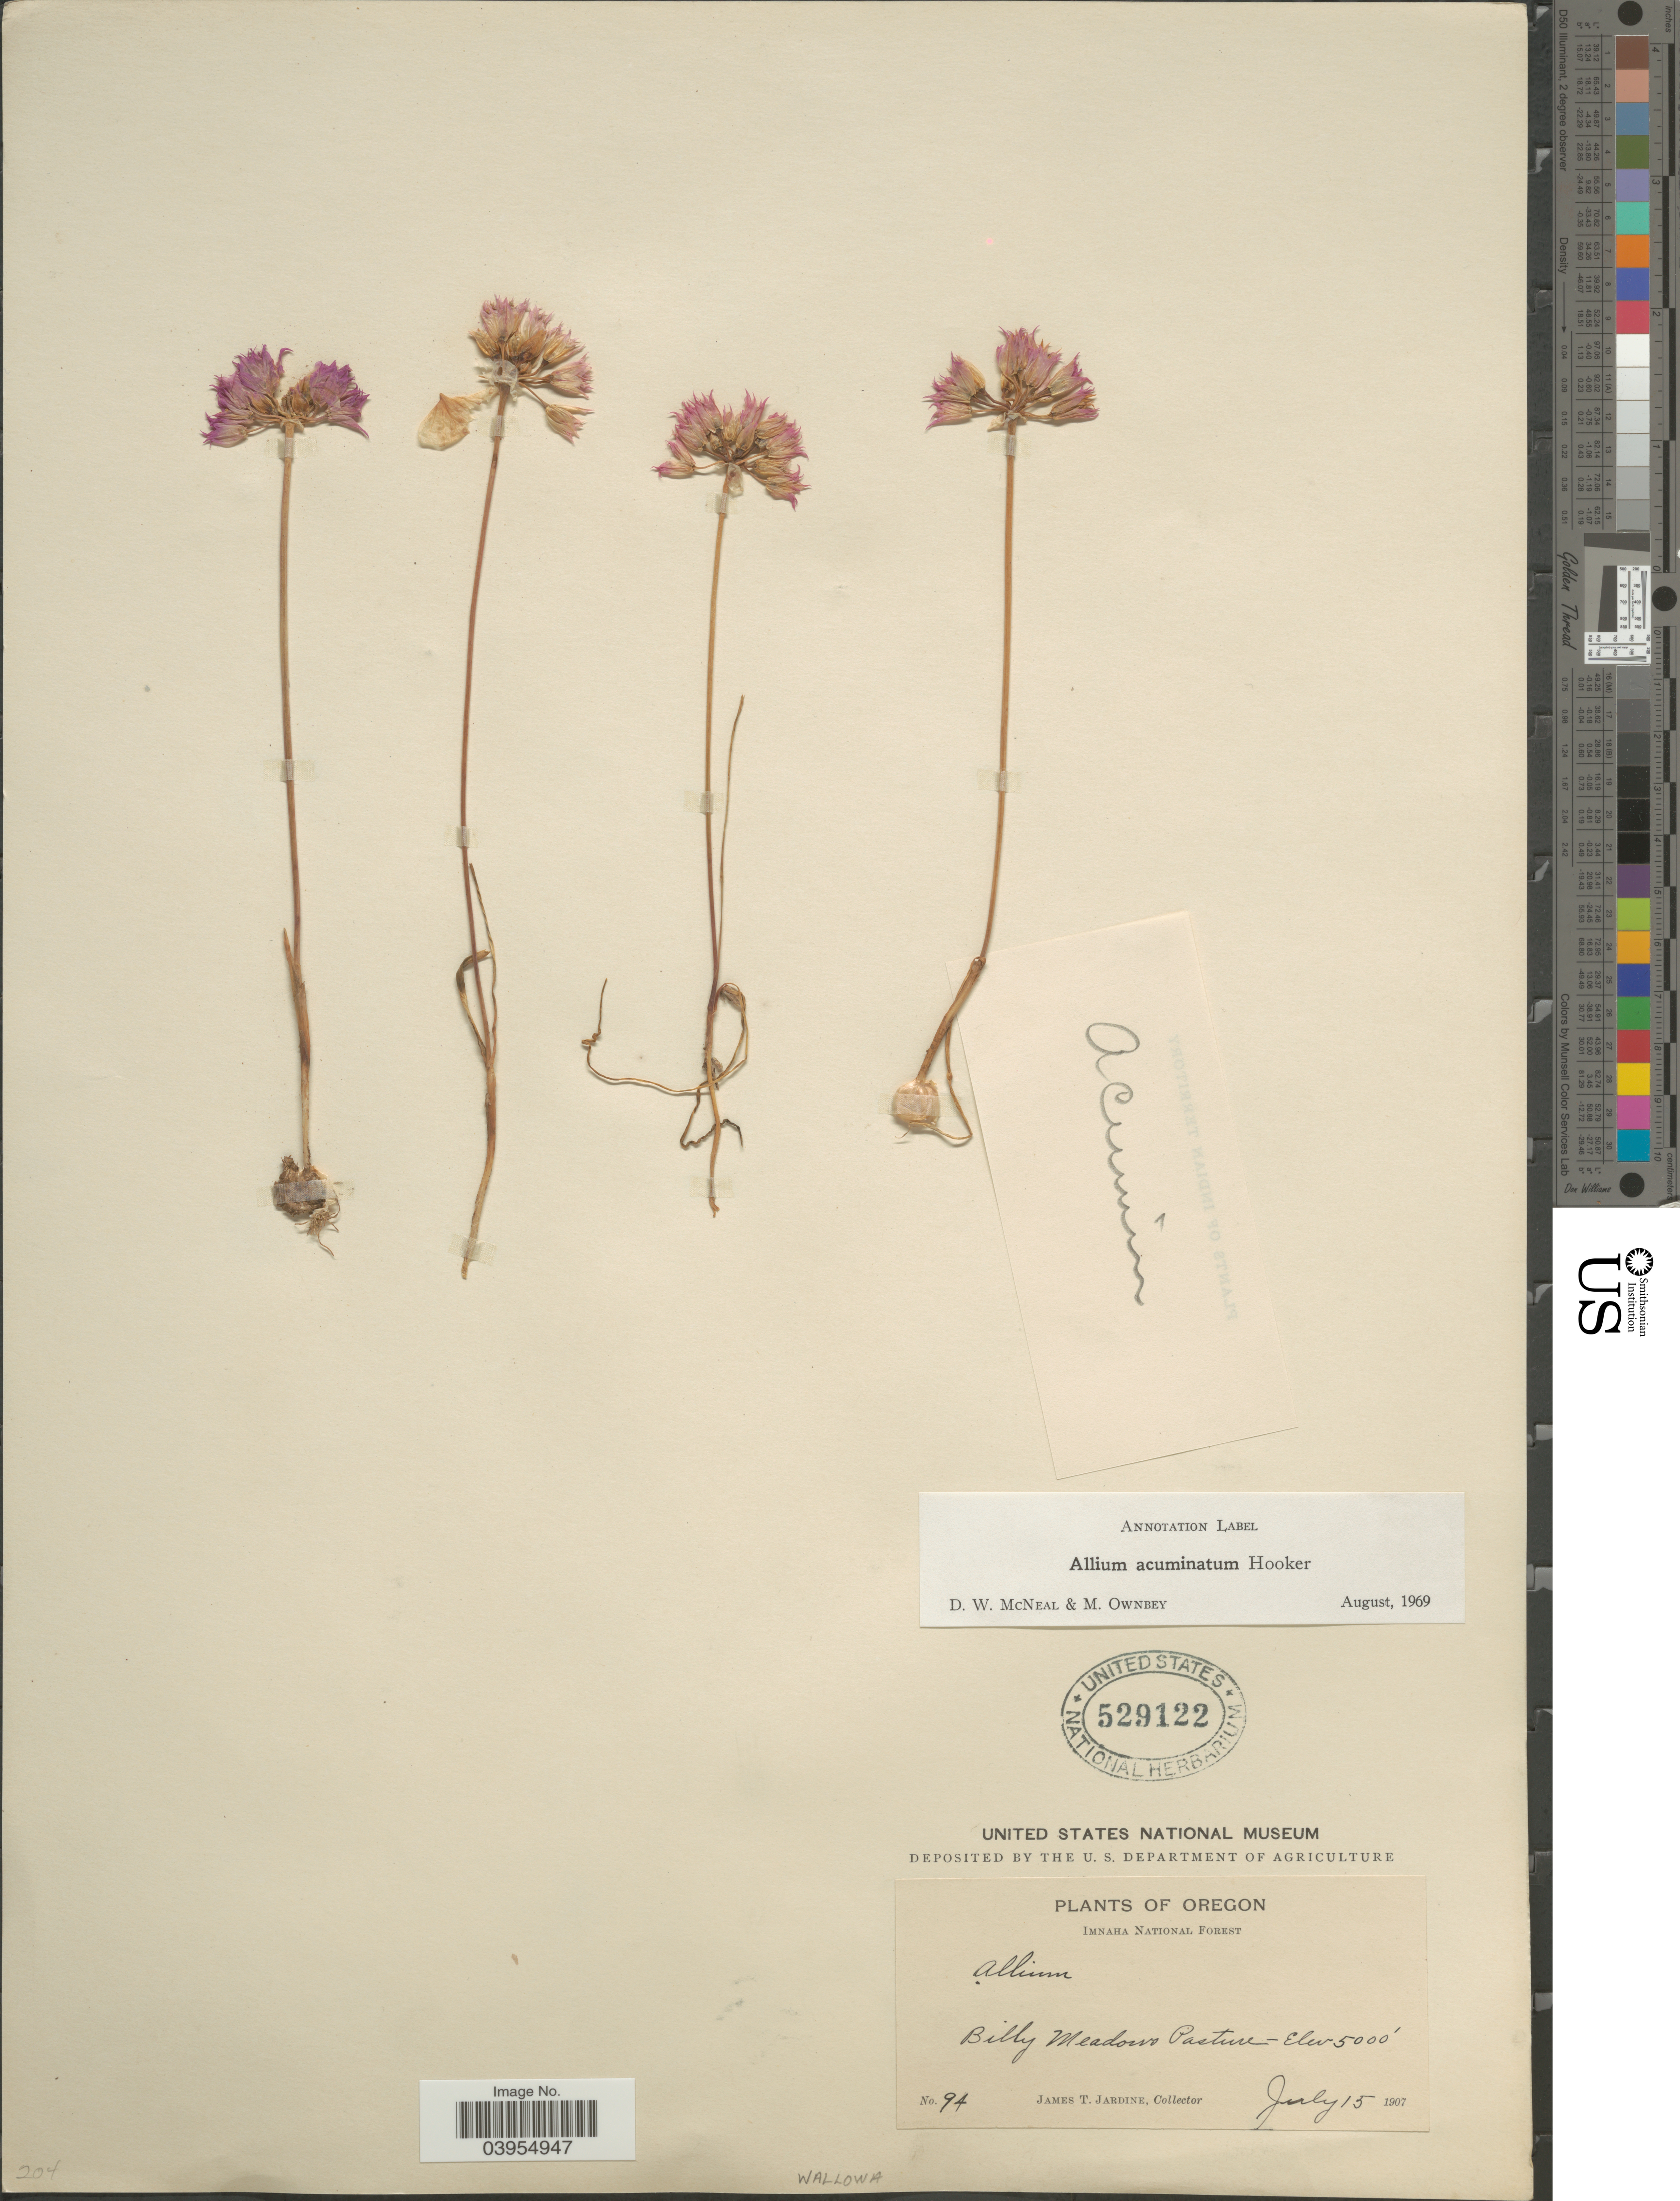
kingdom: Plantae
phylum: Tracheophyta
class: Liliopsida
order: Asparagales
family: Amaryllidaceae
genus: Allium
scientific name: Allium acuminatum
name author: Hook.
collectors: J. T. Jardine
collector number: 94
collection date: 1907-07-15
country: United States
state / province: Oregon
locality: Imnaha National Forest. Billy Meadows Pasture. Wallowa.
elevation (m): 1524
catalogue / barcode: US 529122